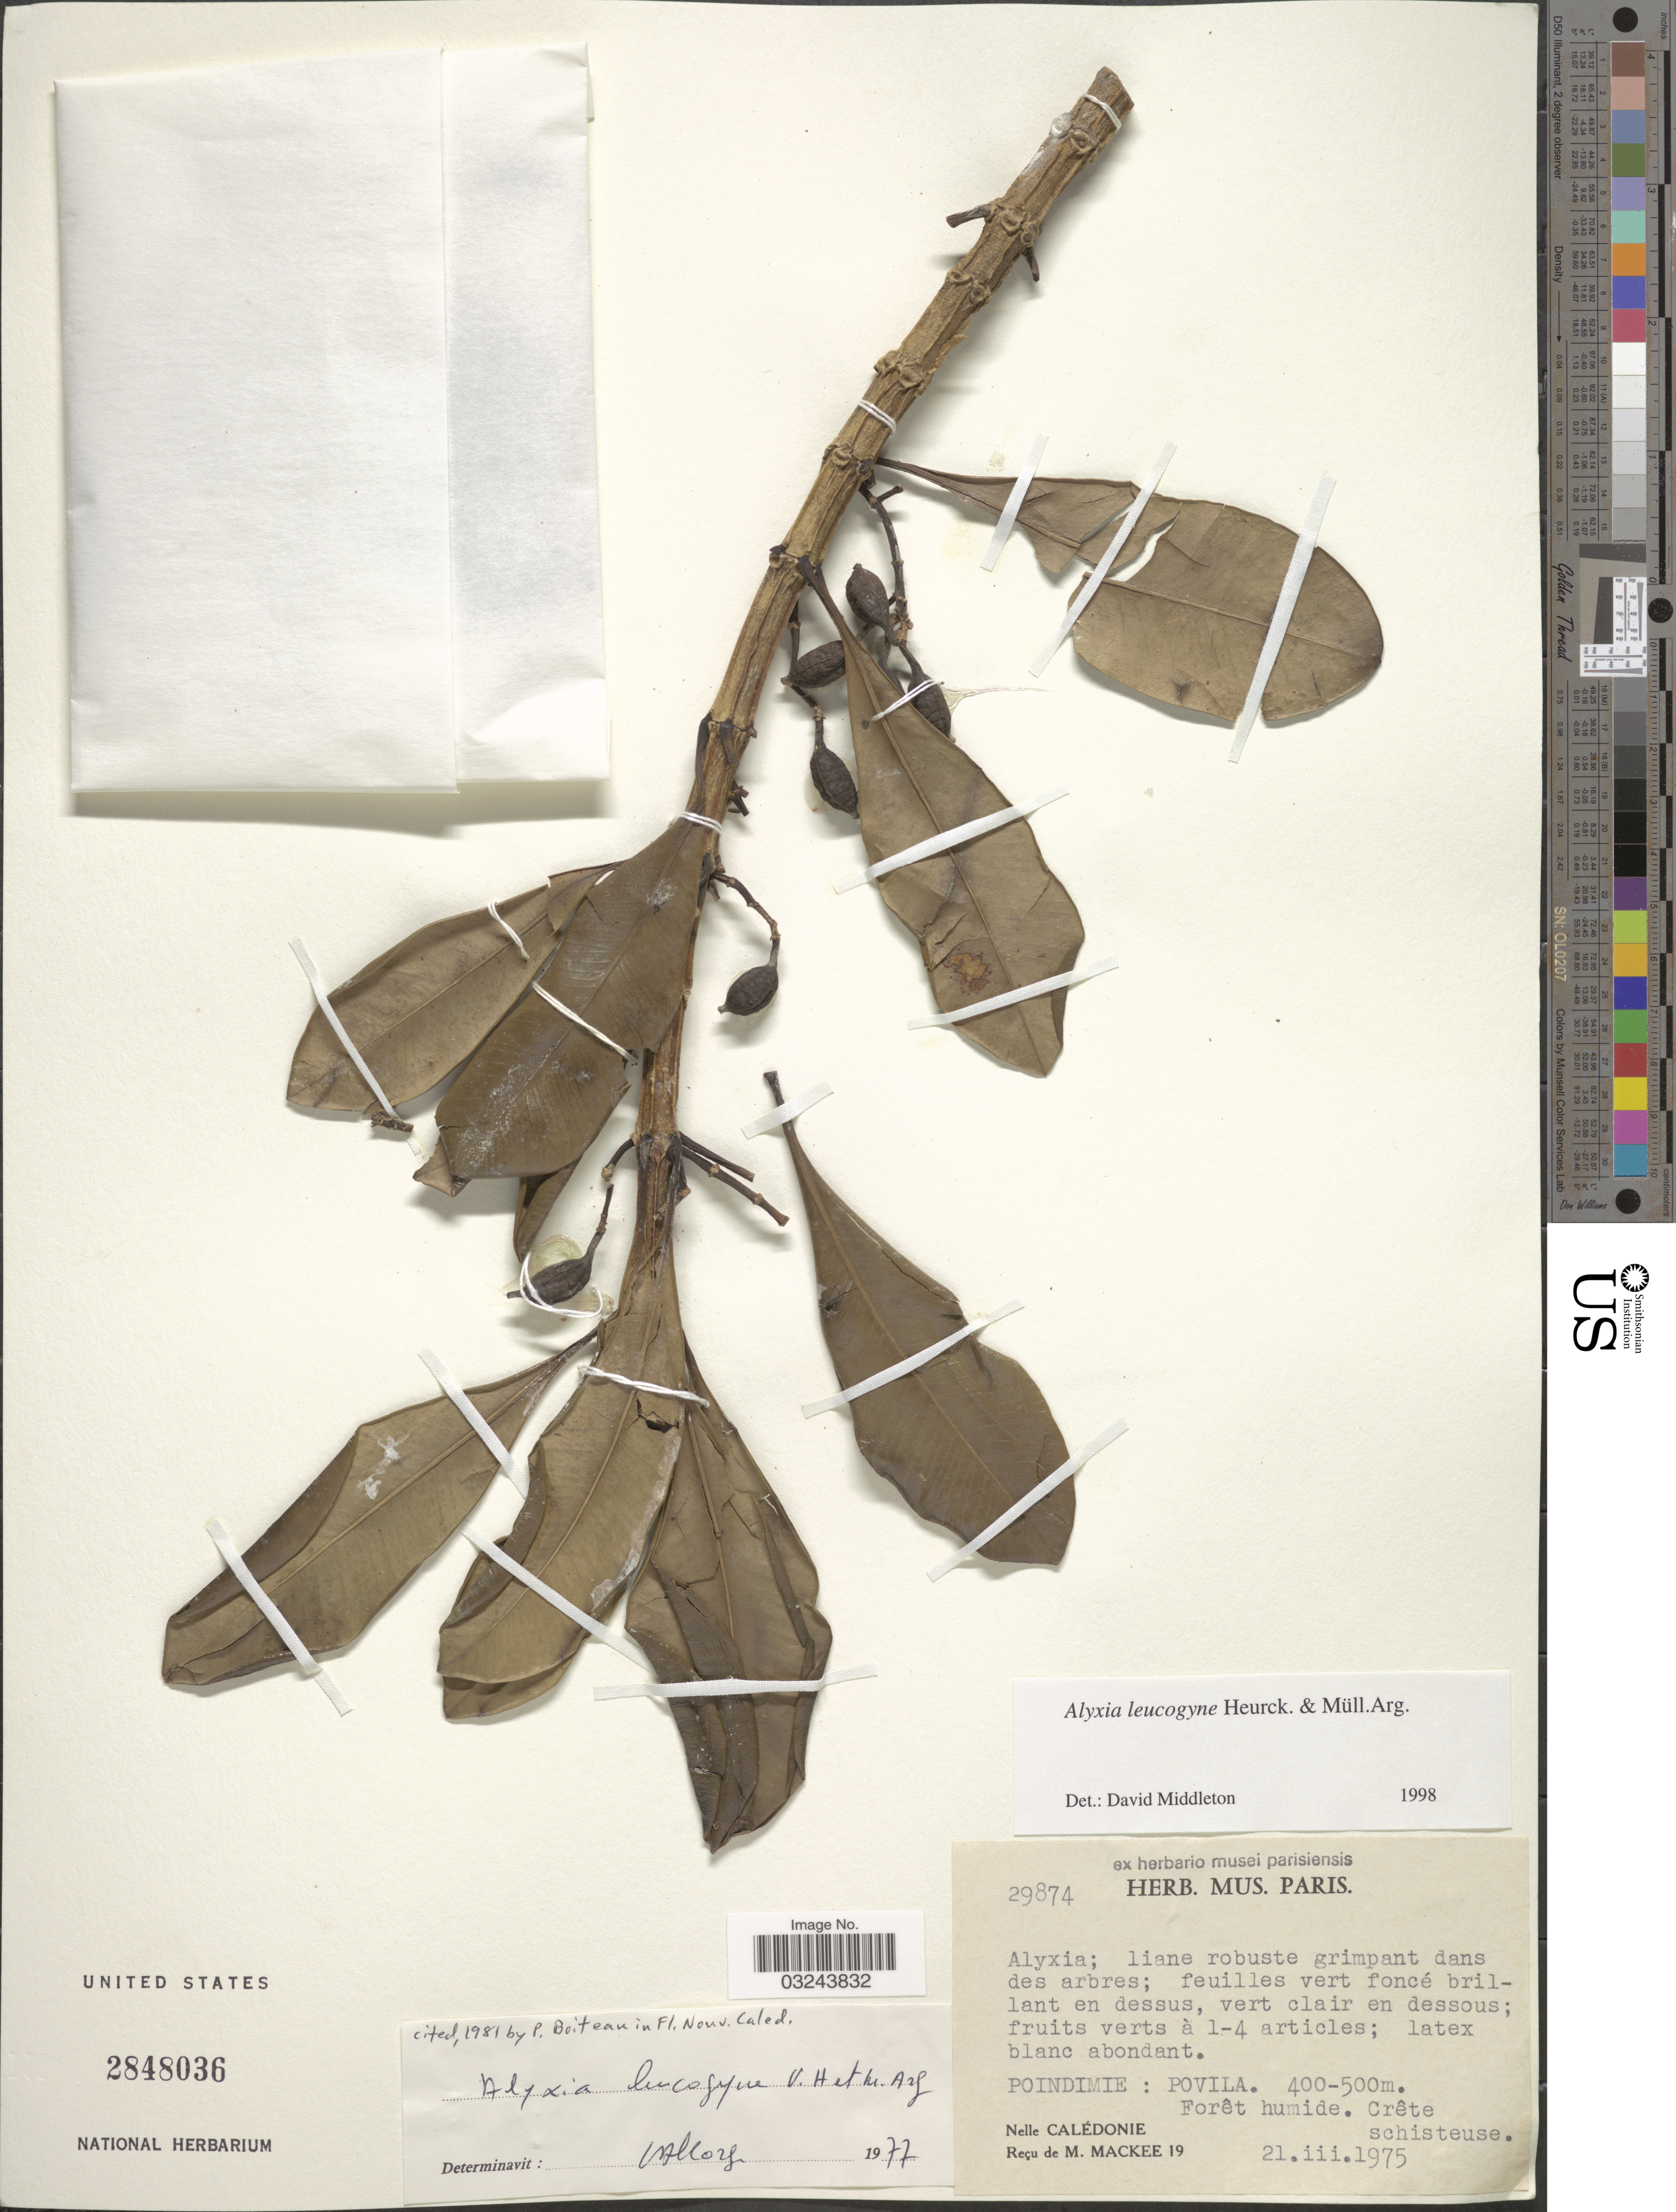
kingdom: Plantae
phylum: Tracheophyta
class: Magnoliopsida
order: Gentianales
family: Apocynaceae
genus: Alyxia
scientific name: Alyxia leucogyne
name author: Van Heurck & Müll. Arg.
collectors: M. Mackee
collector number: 29874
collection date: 1975-03-21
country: New Caledonia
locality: Poindimie: Povila. Nelle Calédonie.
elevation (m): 400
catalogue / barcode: US 2848036